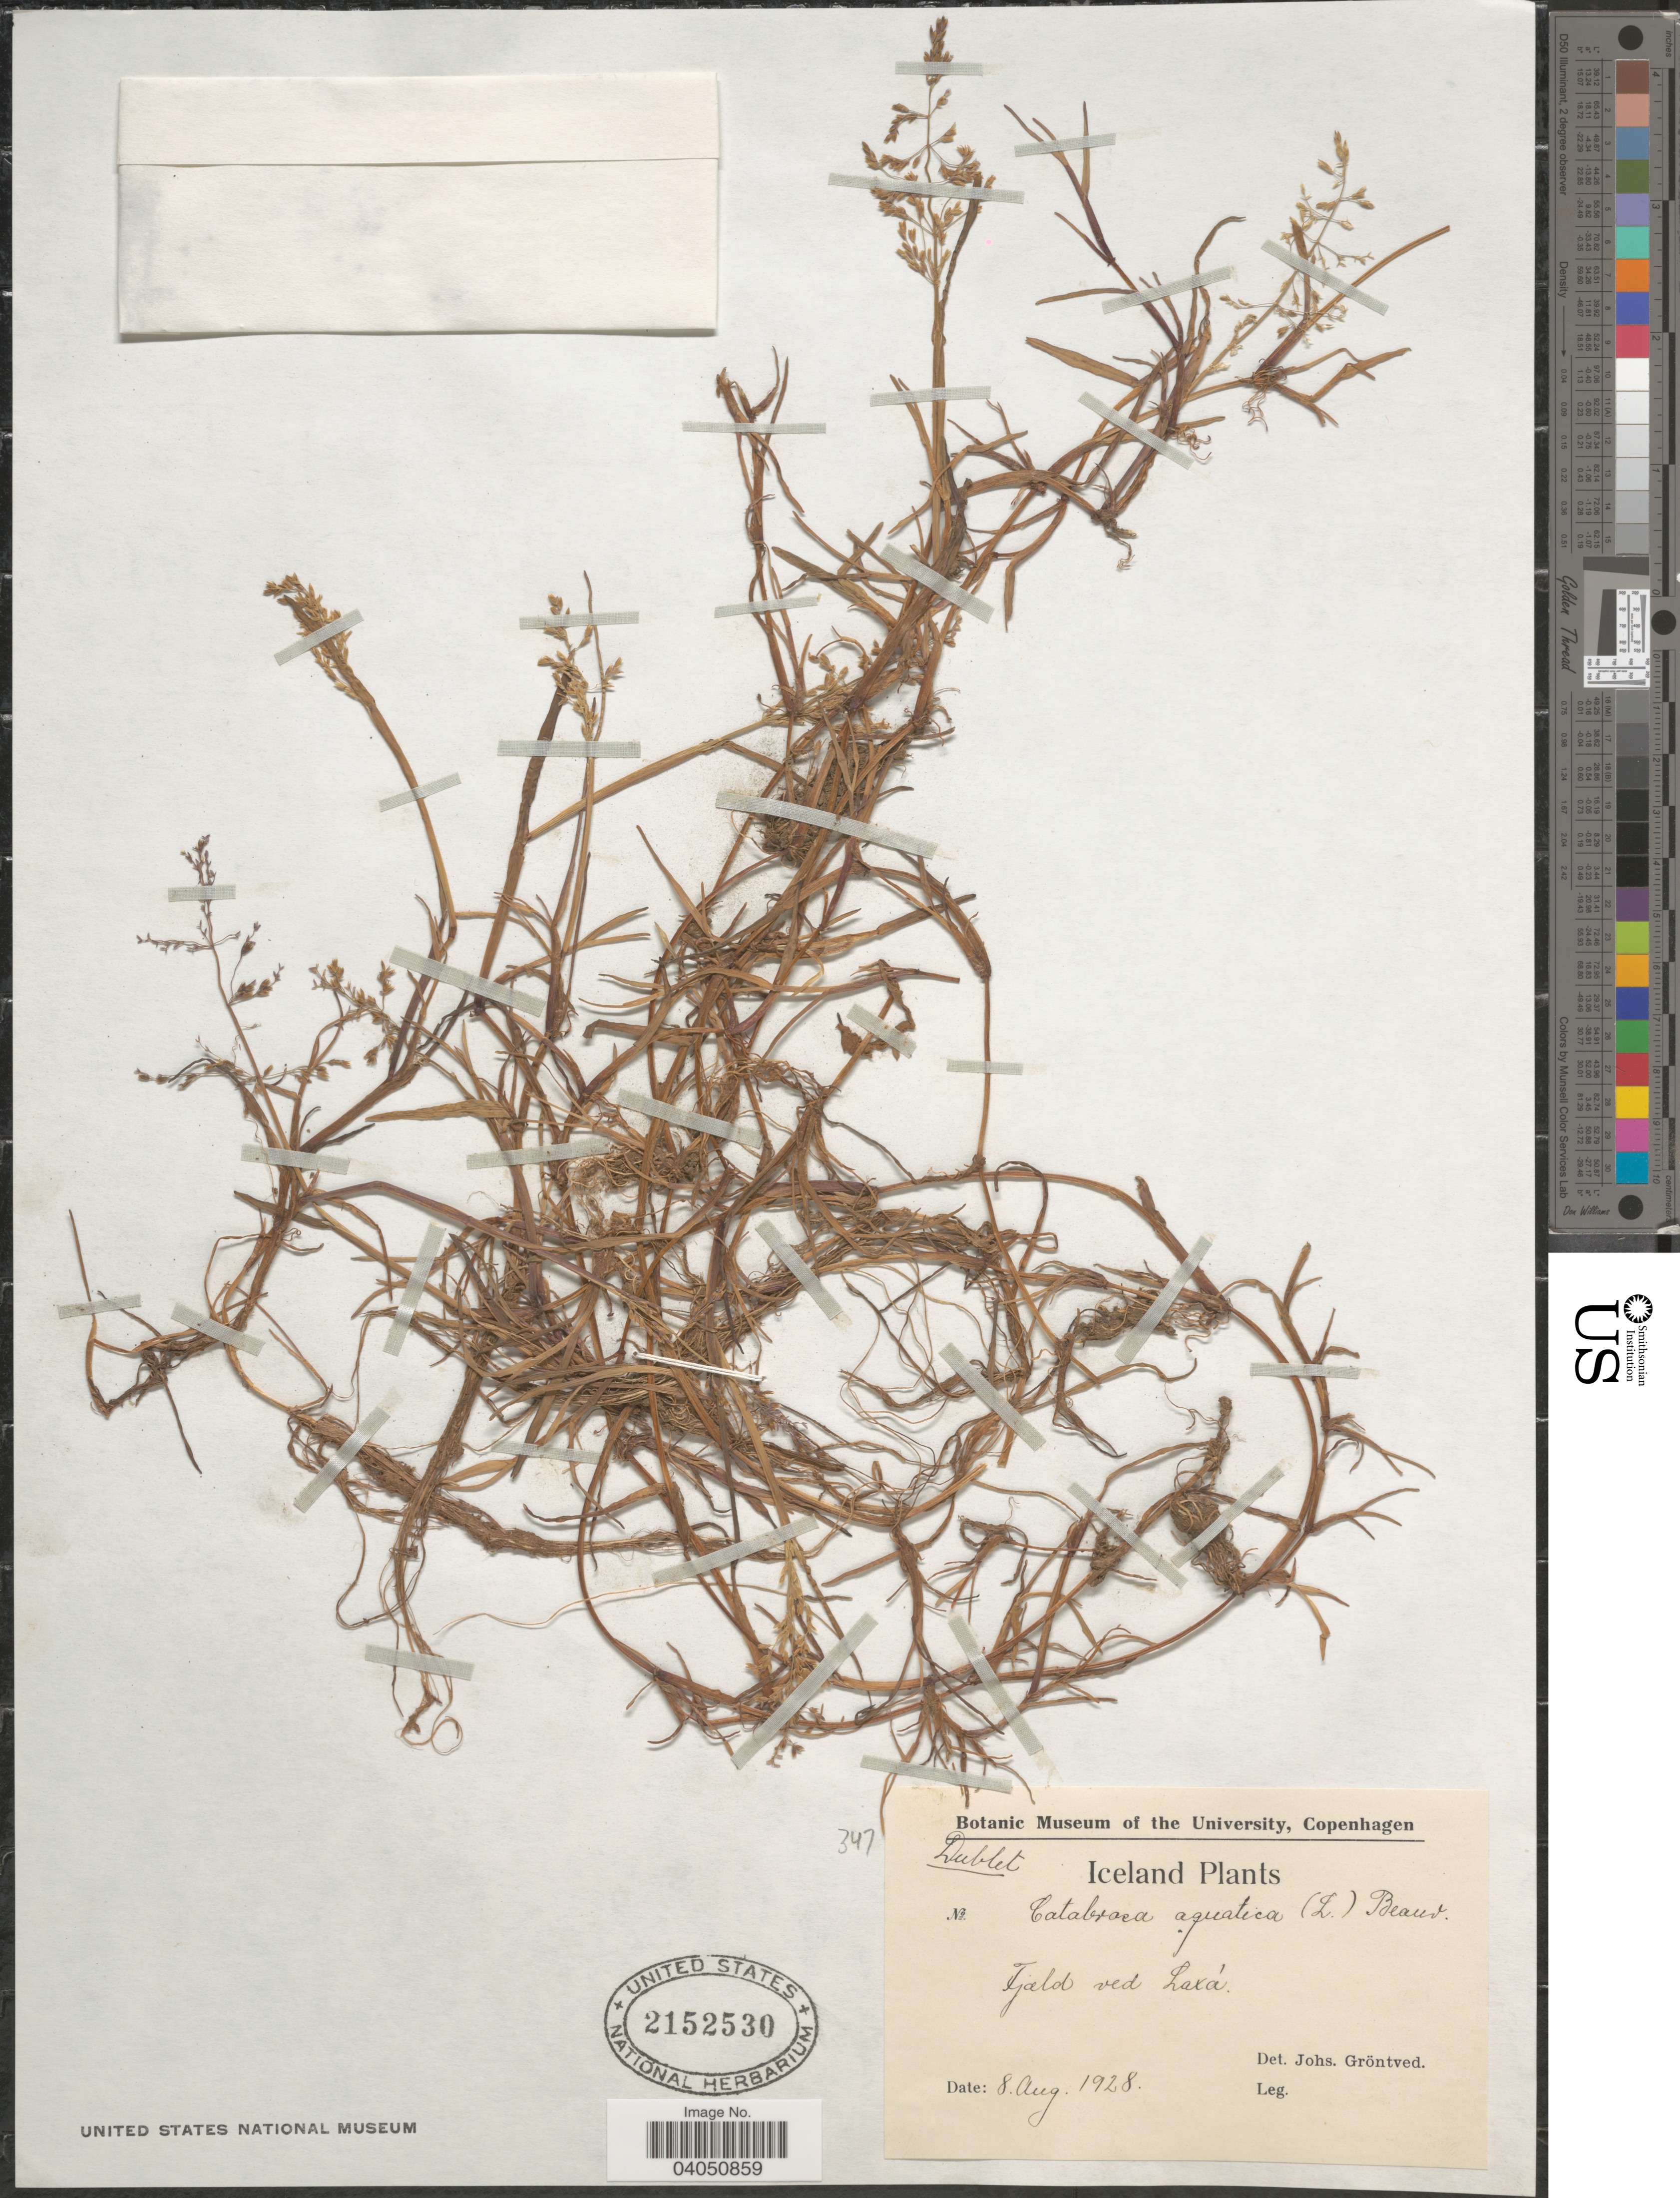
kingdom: Plantae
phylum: Tracheophyta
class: Liliopsida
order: Poales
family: Poaceae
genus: Catabrosa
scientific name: Catabrosa aquatica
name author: (L.) P. Beauv.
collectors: J. Gröntved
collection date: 1928-08-08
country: Iceland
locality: Tjald ved Laxá.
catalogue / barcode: US 2152530